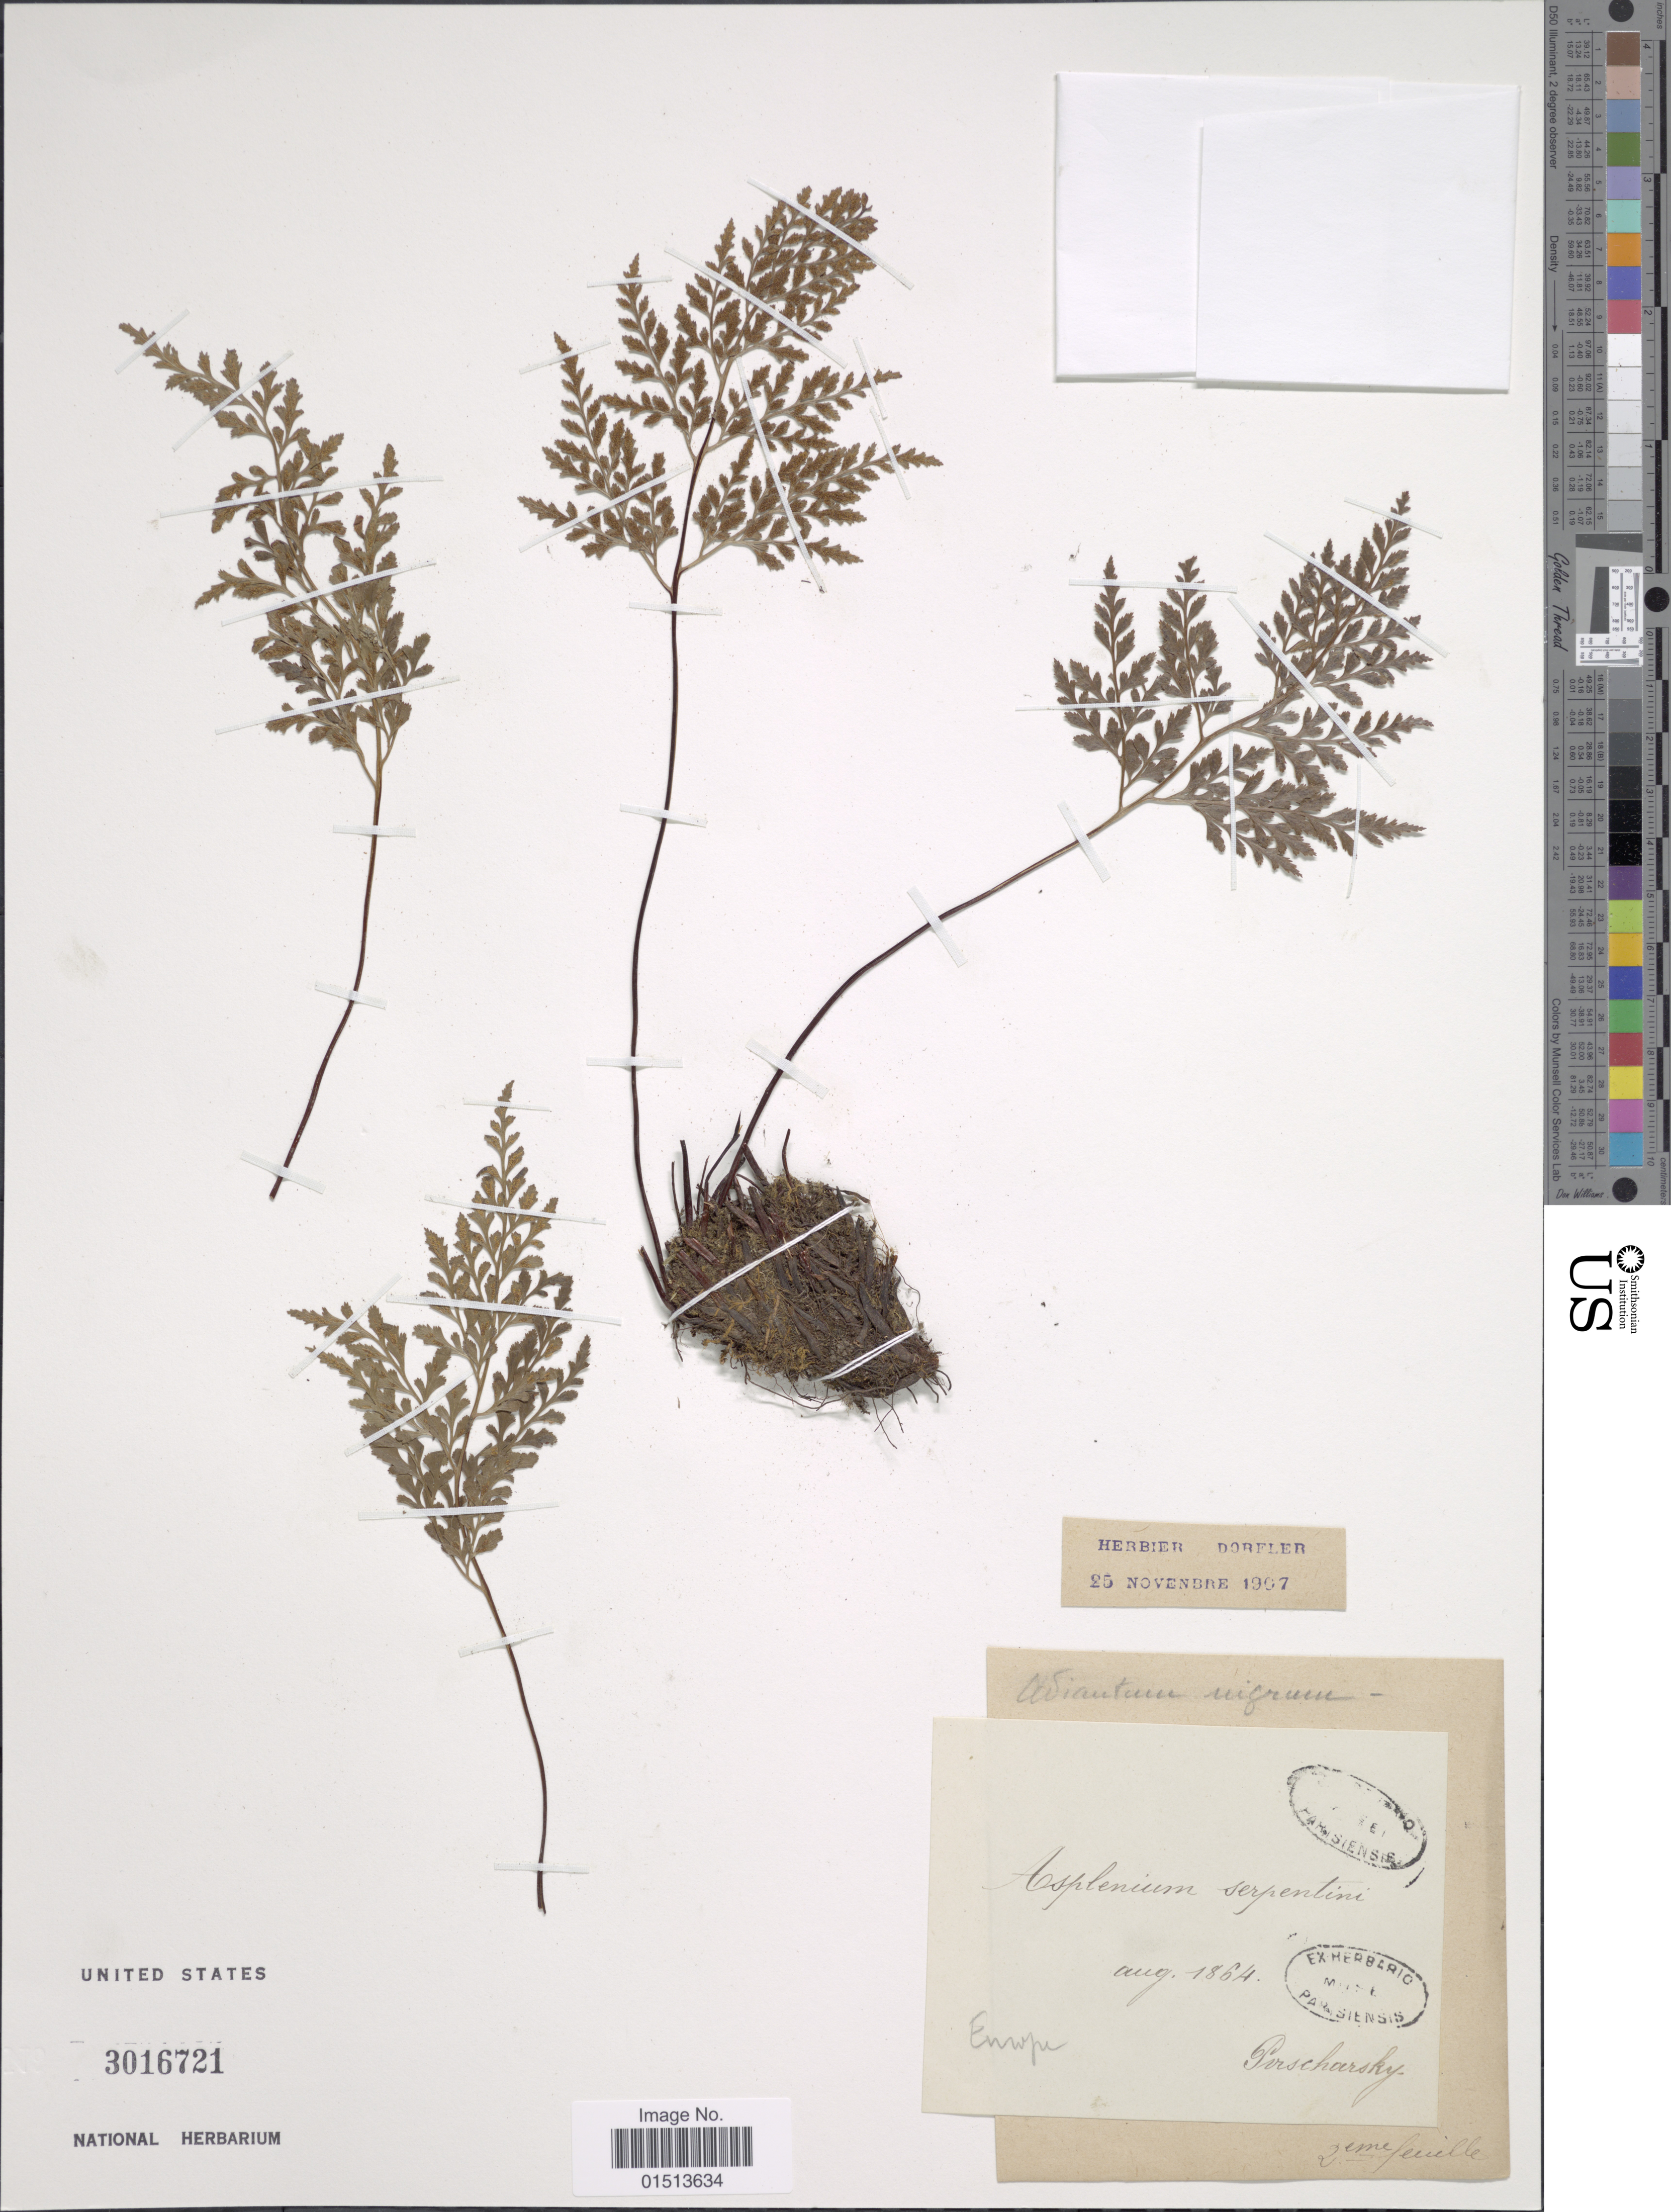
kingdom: Plantae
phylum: Tracheophyta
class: Polypodiopsida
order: Polypodiales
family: Aspleniaceae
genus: Asplenium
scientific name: Asplenium adiantum-nigrum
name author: L.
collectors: Pirscharsky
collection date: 1864-08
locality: Europe.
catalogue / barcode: US 3016721